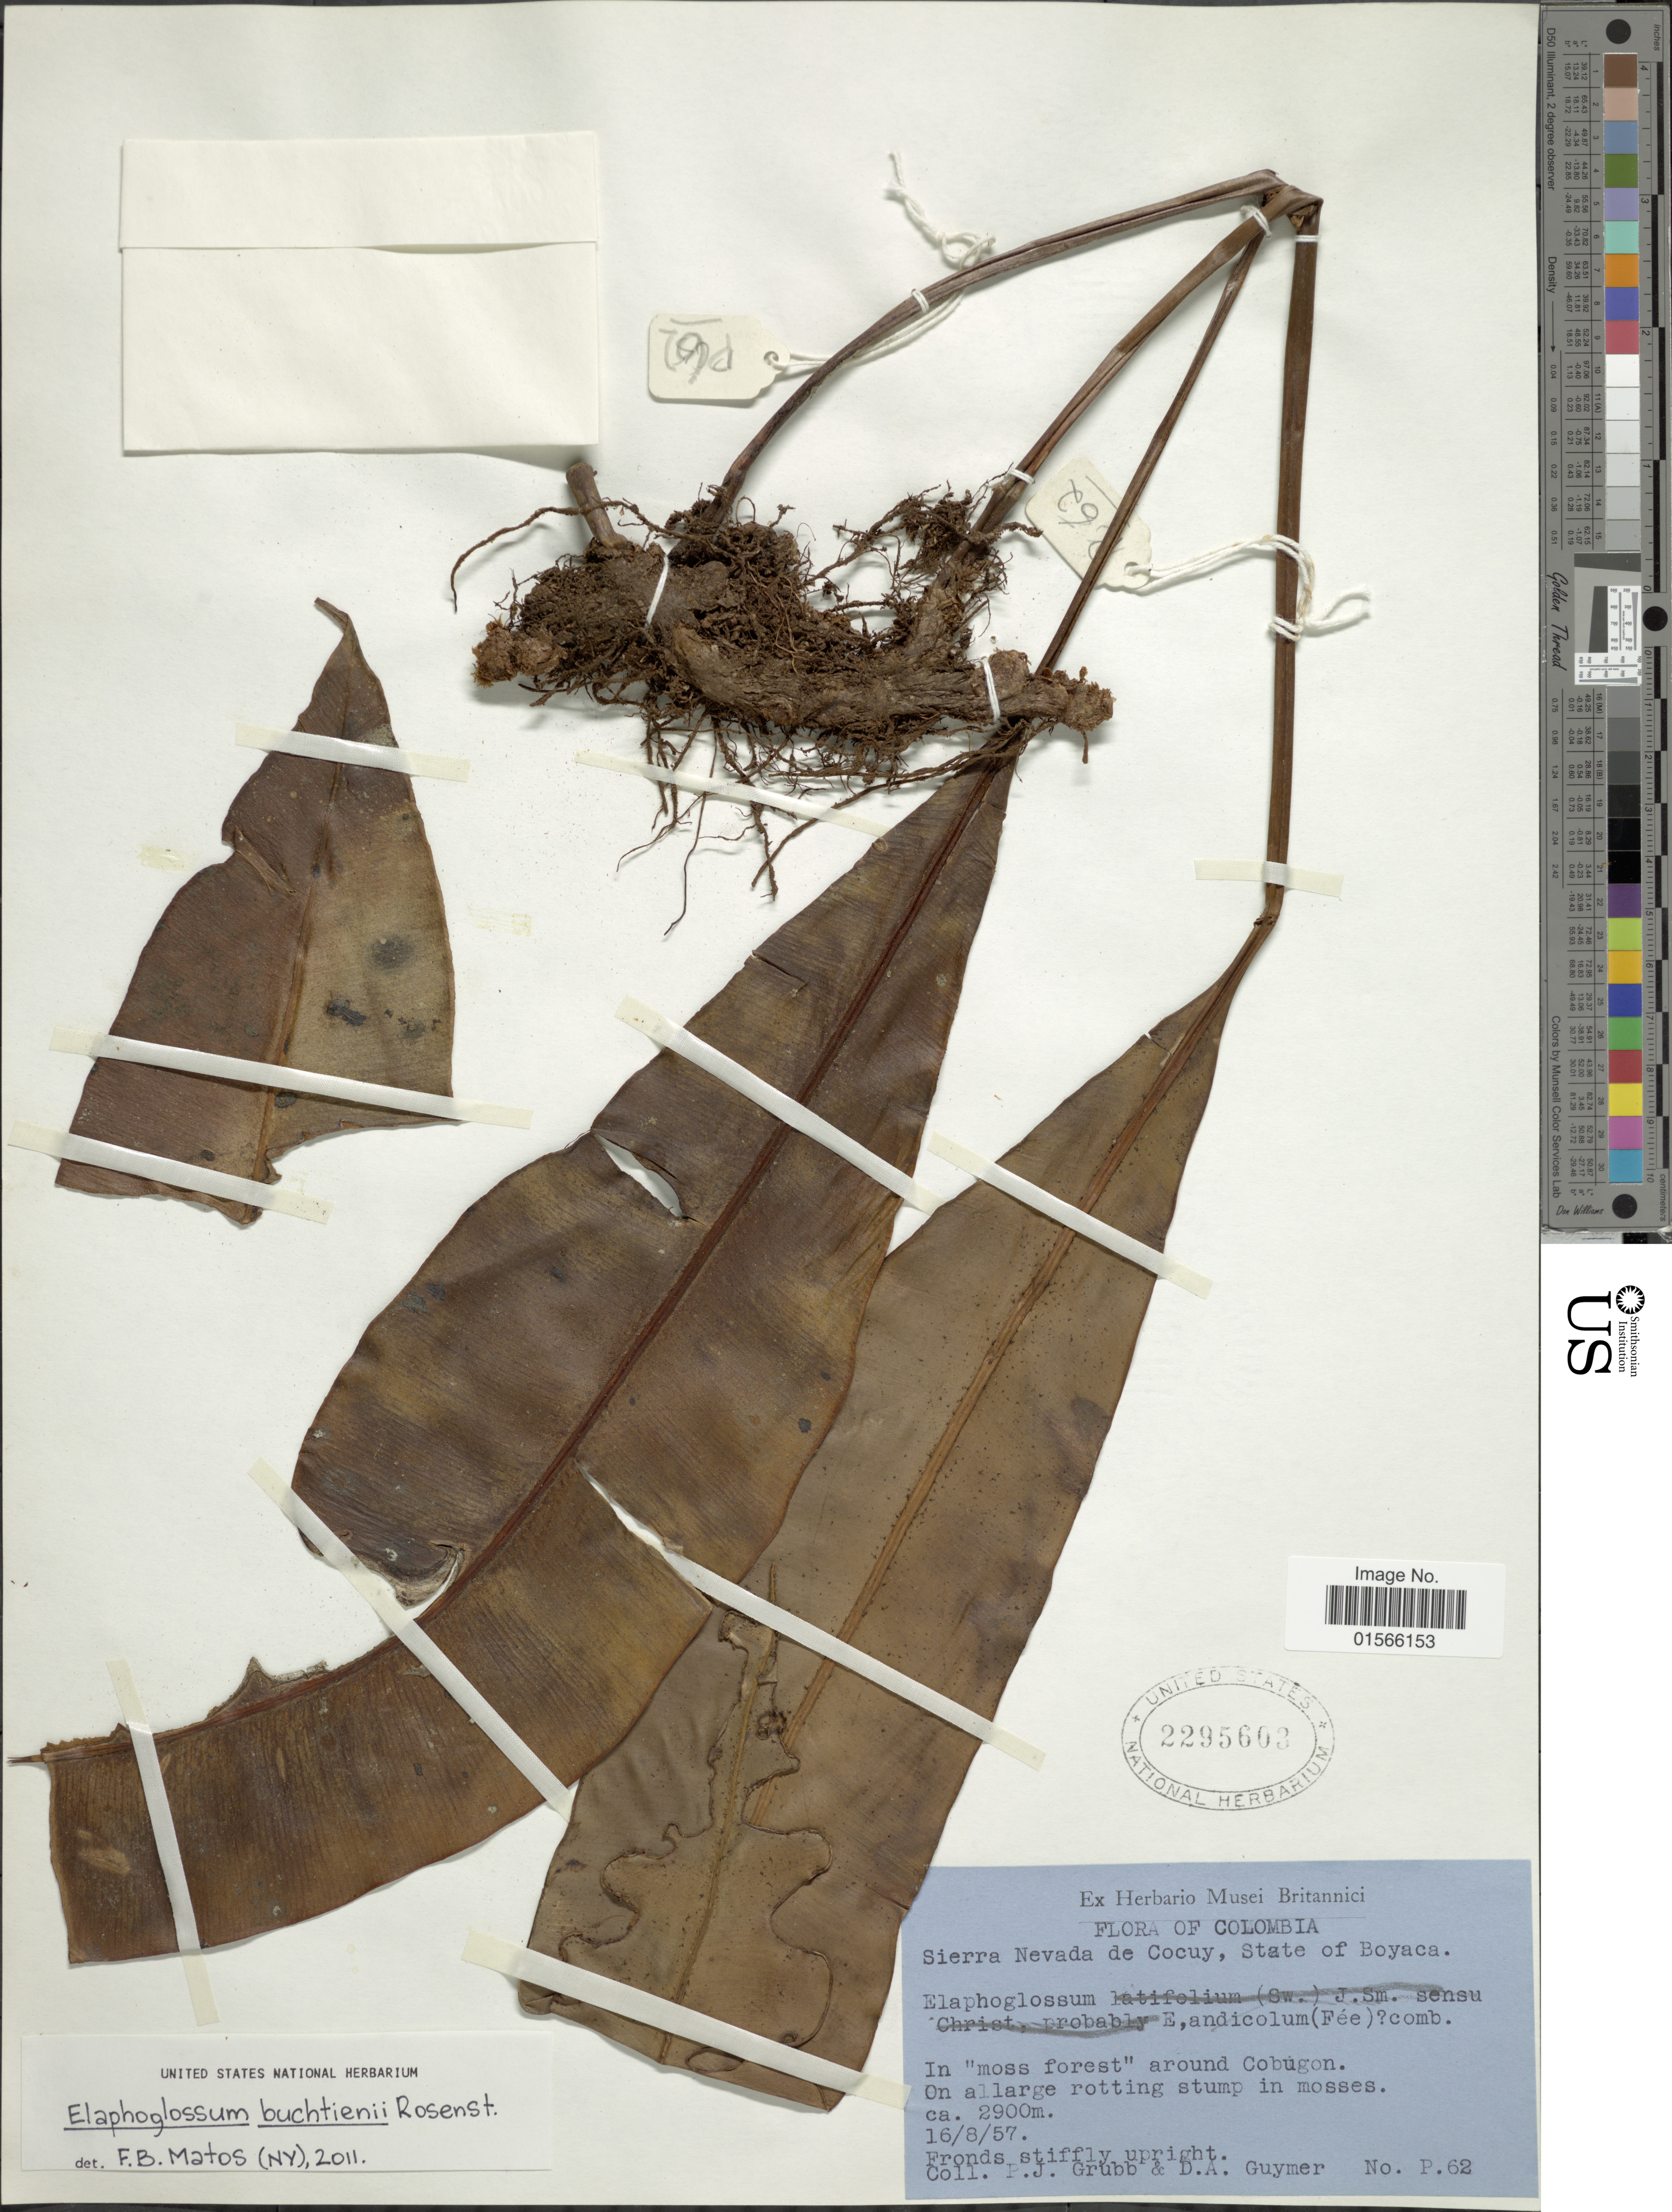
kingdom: Plantae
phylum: Tracheophyta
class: Polypodiopsida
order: Polypodiales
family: Dryopteridaceae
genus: Elaphoglossum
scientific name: Elaphoglossum buchtienii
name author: Rosenst.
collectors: P. J. Grubb & D. Guymer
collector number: P.62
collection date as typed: Transcribed d/m/y: 16/8/57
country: Colombia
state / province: Boyacá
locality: Sierra Nevada de Cocuy, In 'moss forest' around Cobugon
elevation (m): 2900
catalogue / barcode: US 2295603